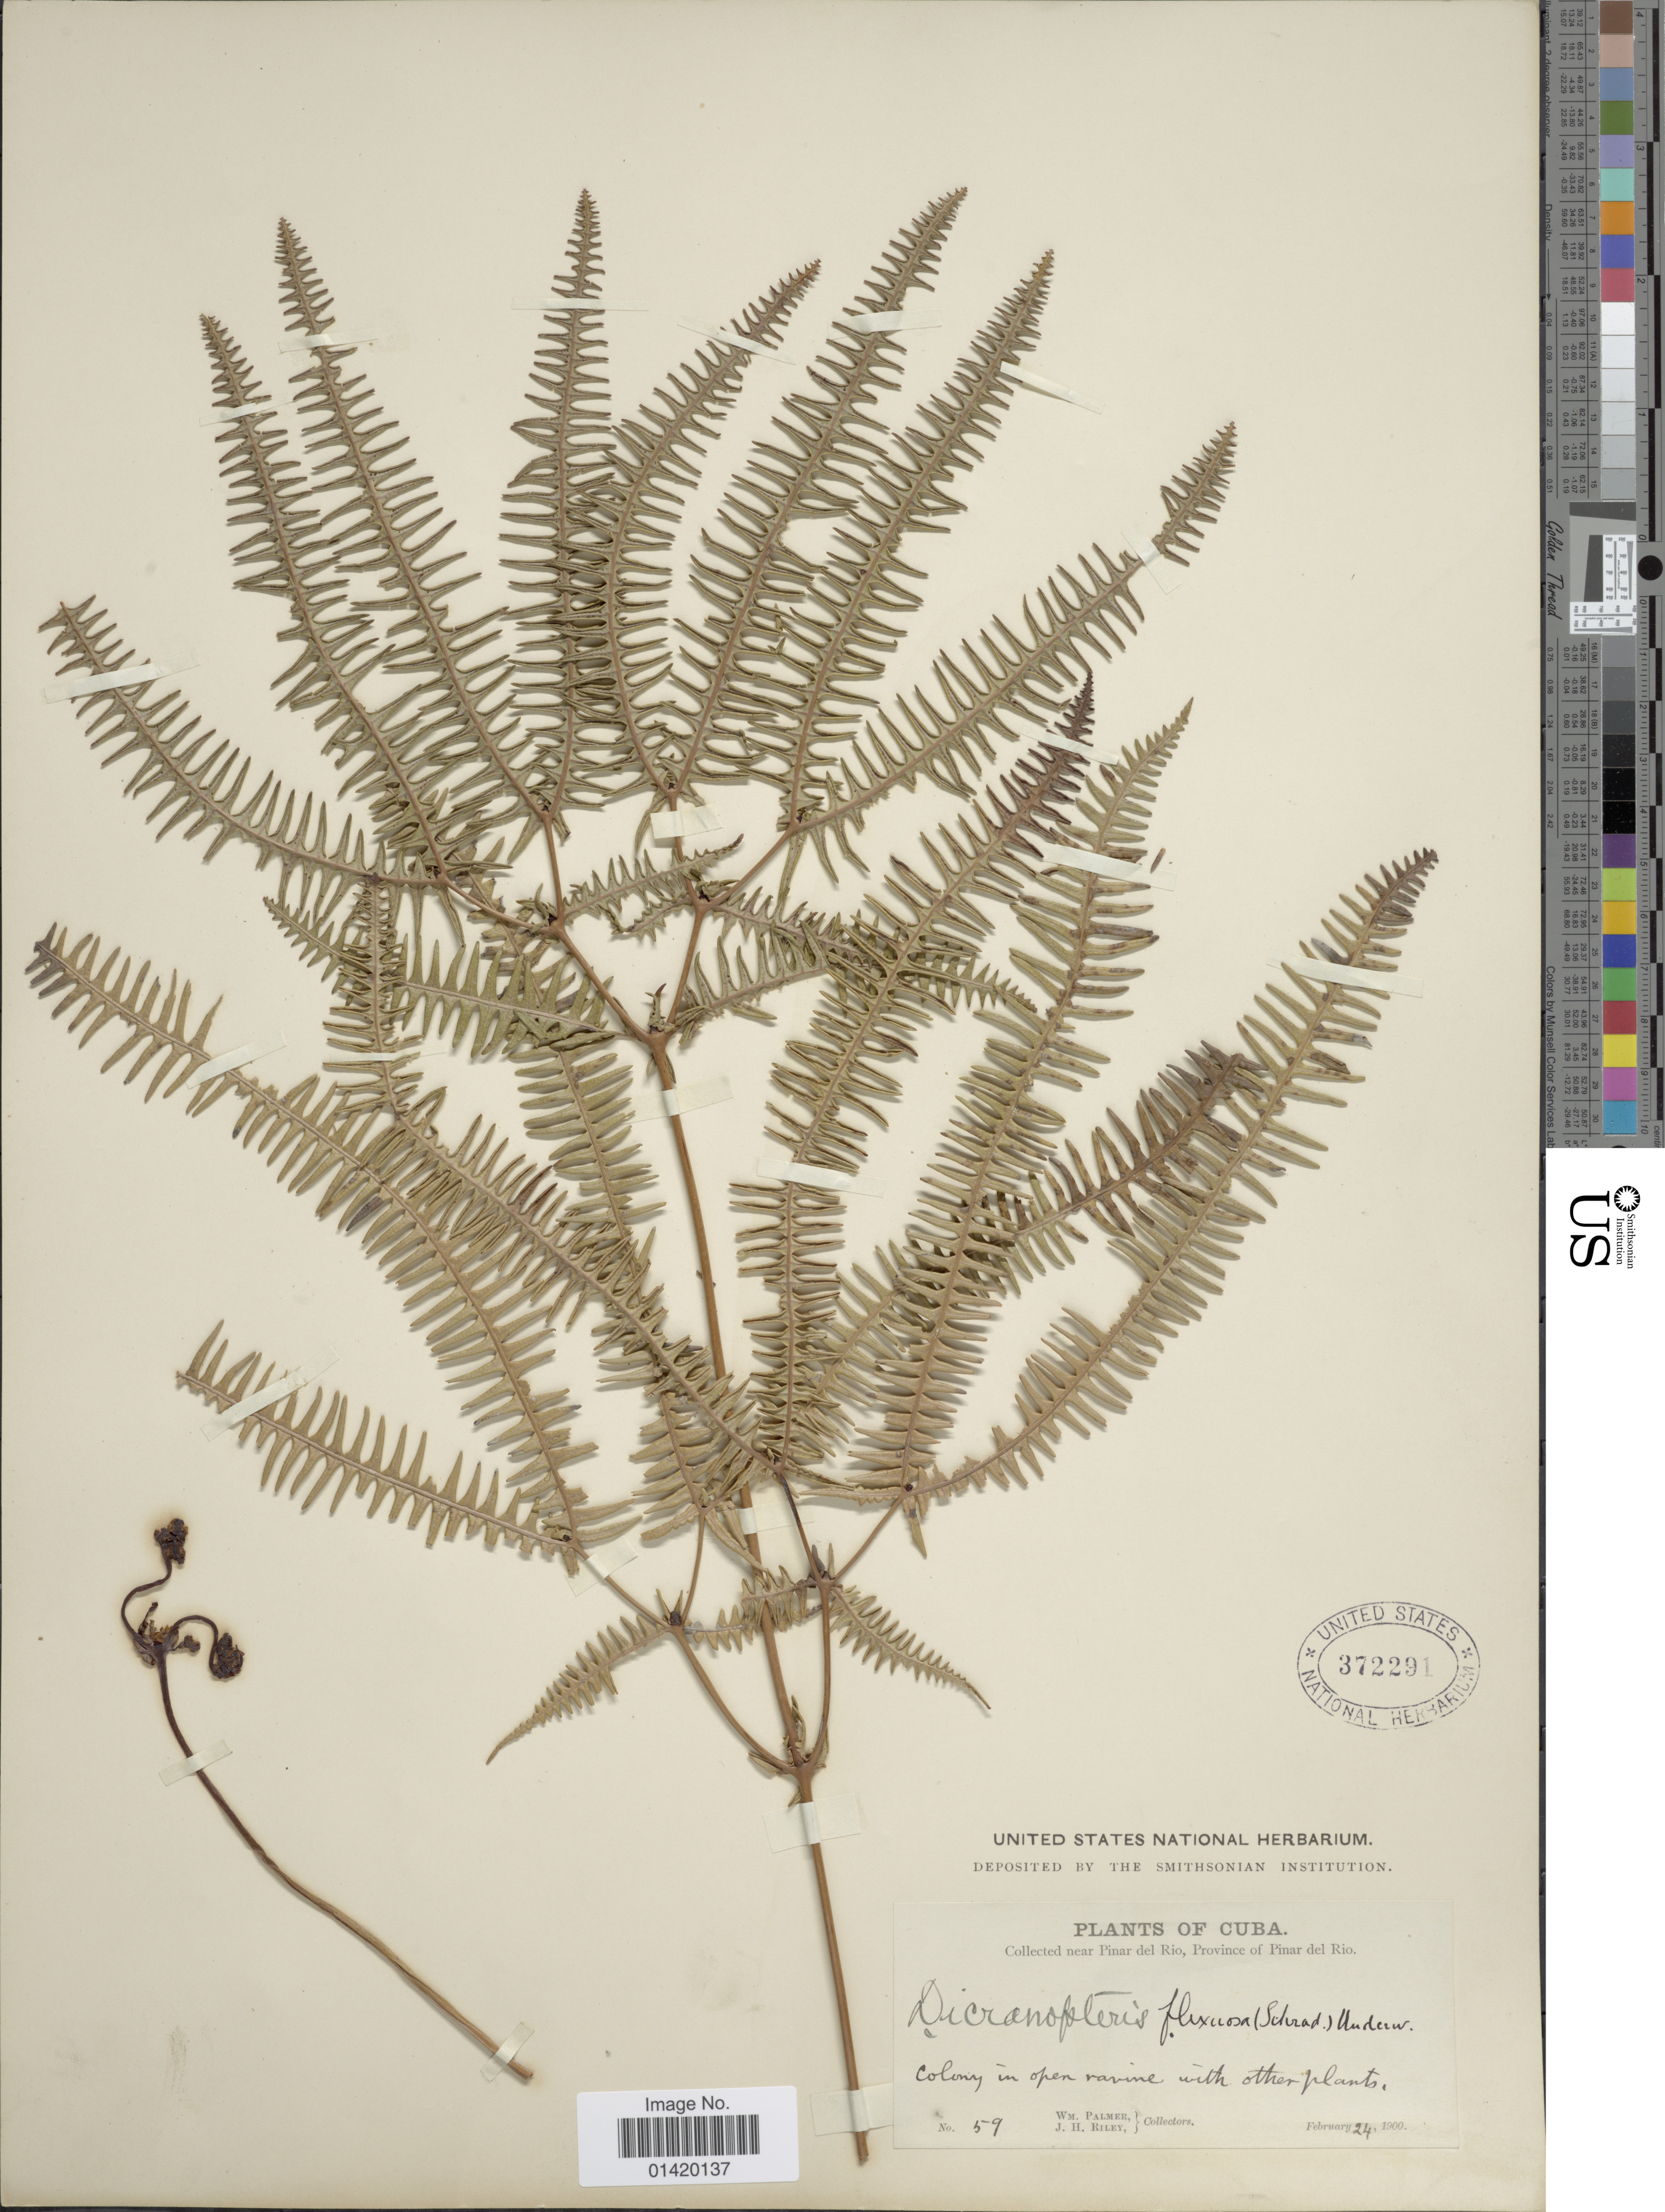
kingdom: Plantae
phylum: Tracheophyta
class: Polypodiopsida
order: Gleicheniales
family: Gleicheniaceae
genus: Dicranopteris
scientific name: Dicranopteris flexuosa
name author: (Schrad.) Underw.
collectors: W. Palmer & J. H. Riley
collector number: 59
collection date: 1900-02-24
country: Cuba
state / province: Pinar del Río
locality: Near Pinar del Rio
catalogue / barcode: US 372291